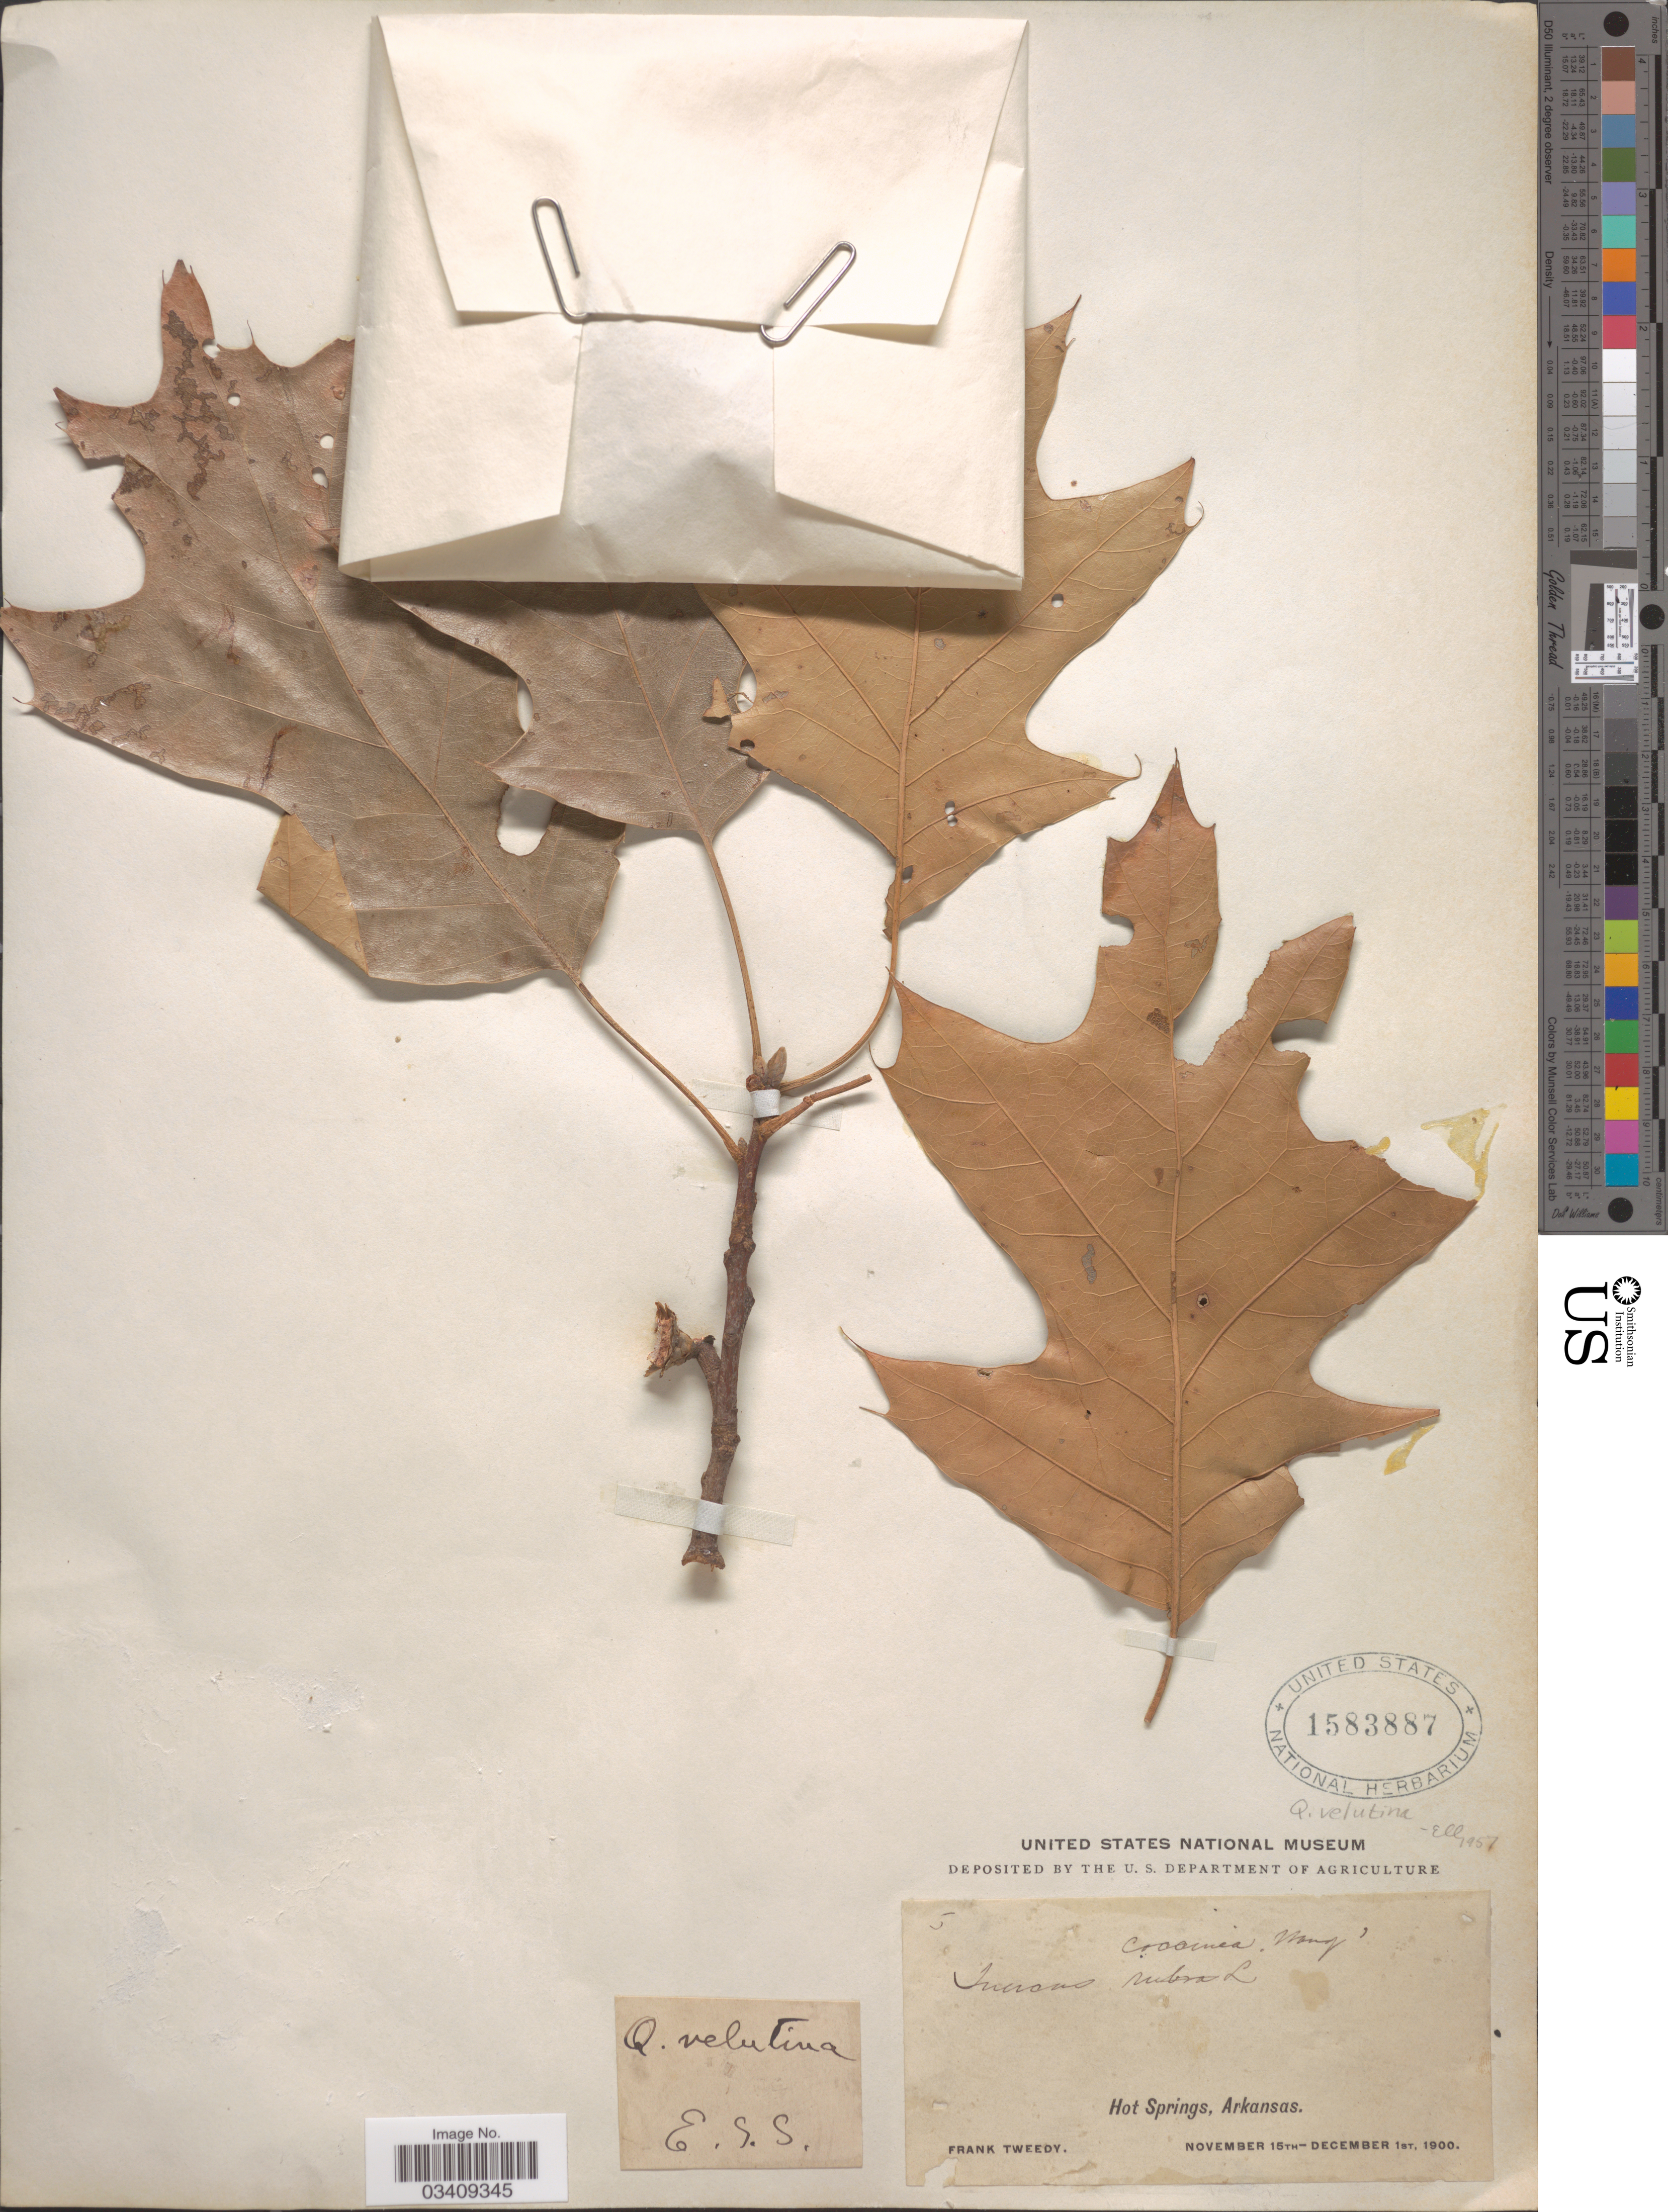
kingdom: Plantae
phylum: Tracheophyta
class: Magnoliopsida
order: Fagales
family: Fagaceae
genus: Quercus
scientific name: Quercus velutina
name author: Lam.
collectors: F. Tweedy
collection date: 1900-11-15/1900-12-01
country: United States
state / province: Arkansas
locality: Hot Springs.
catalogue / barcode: US 1583887